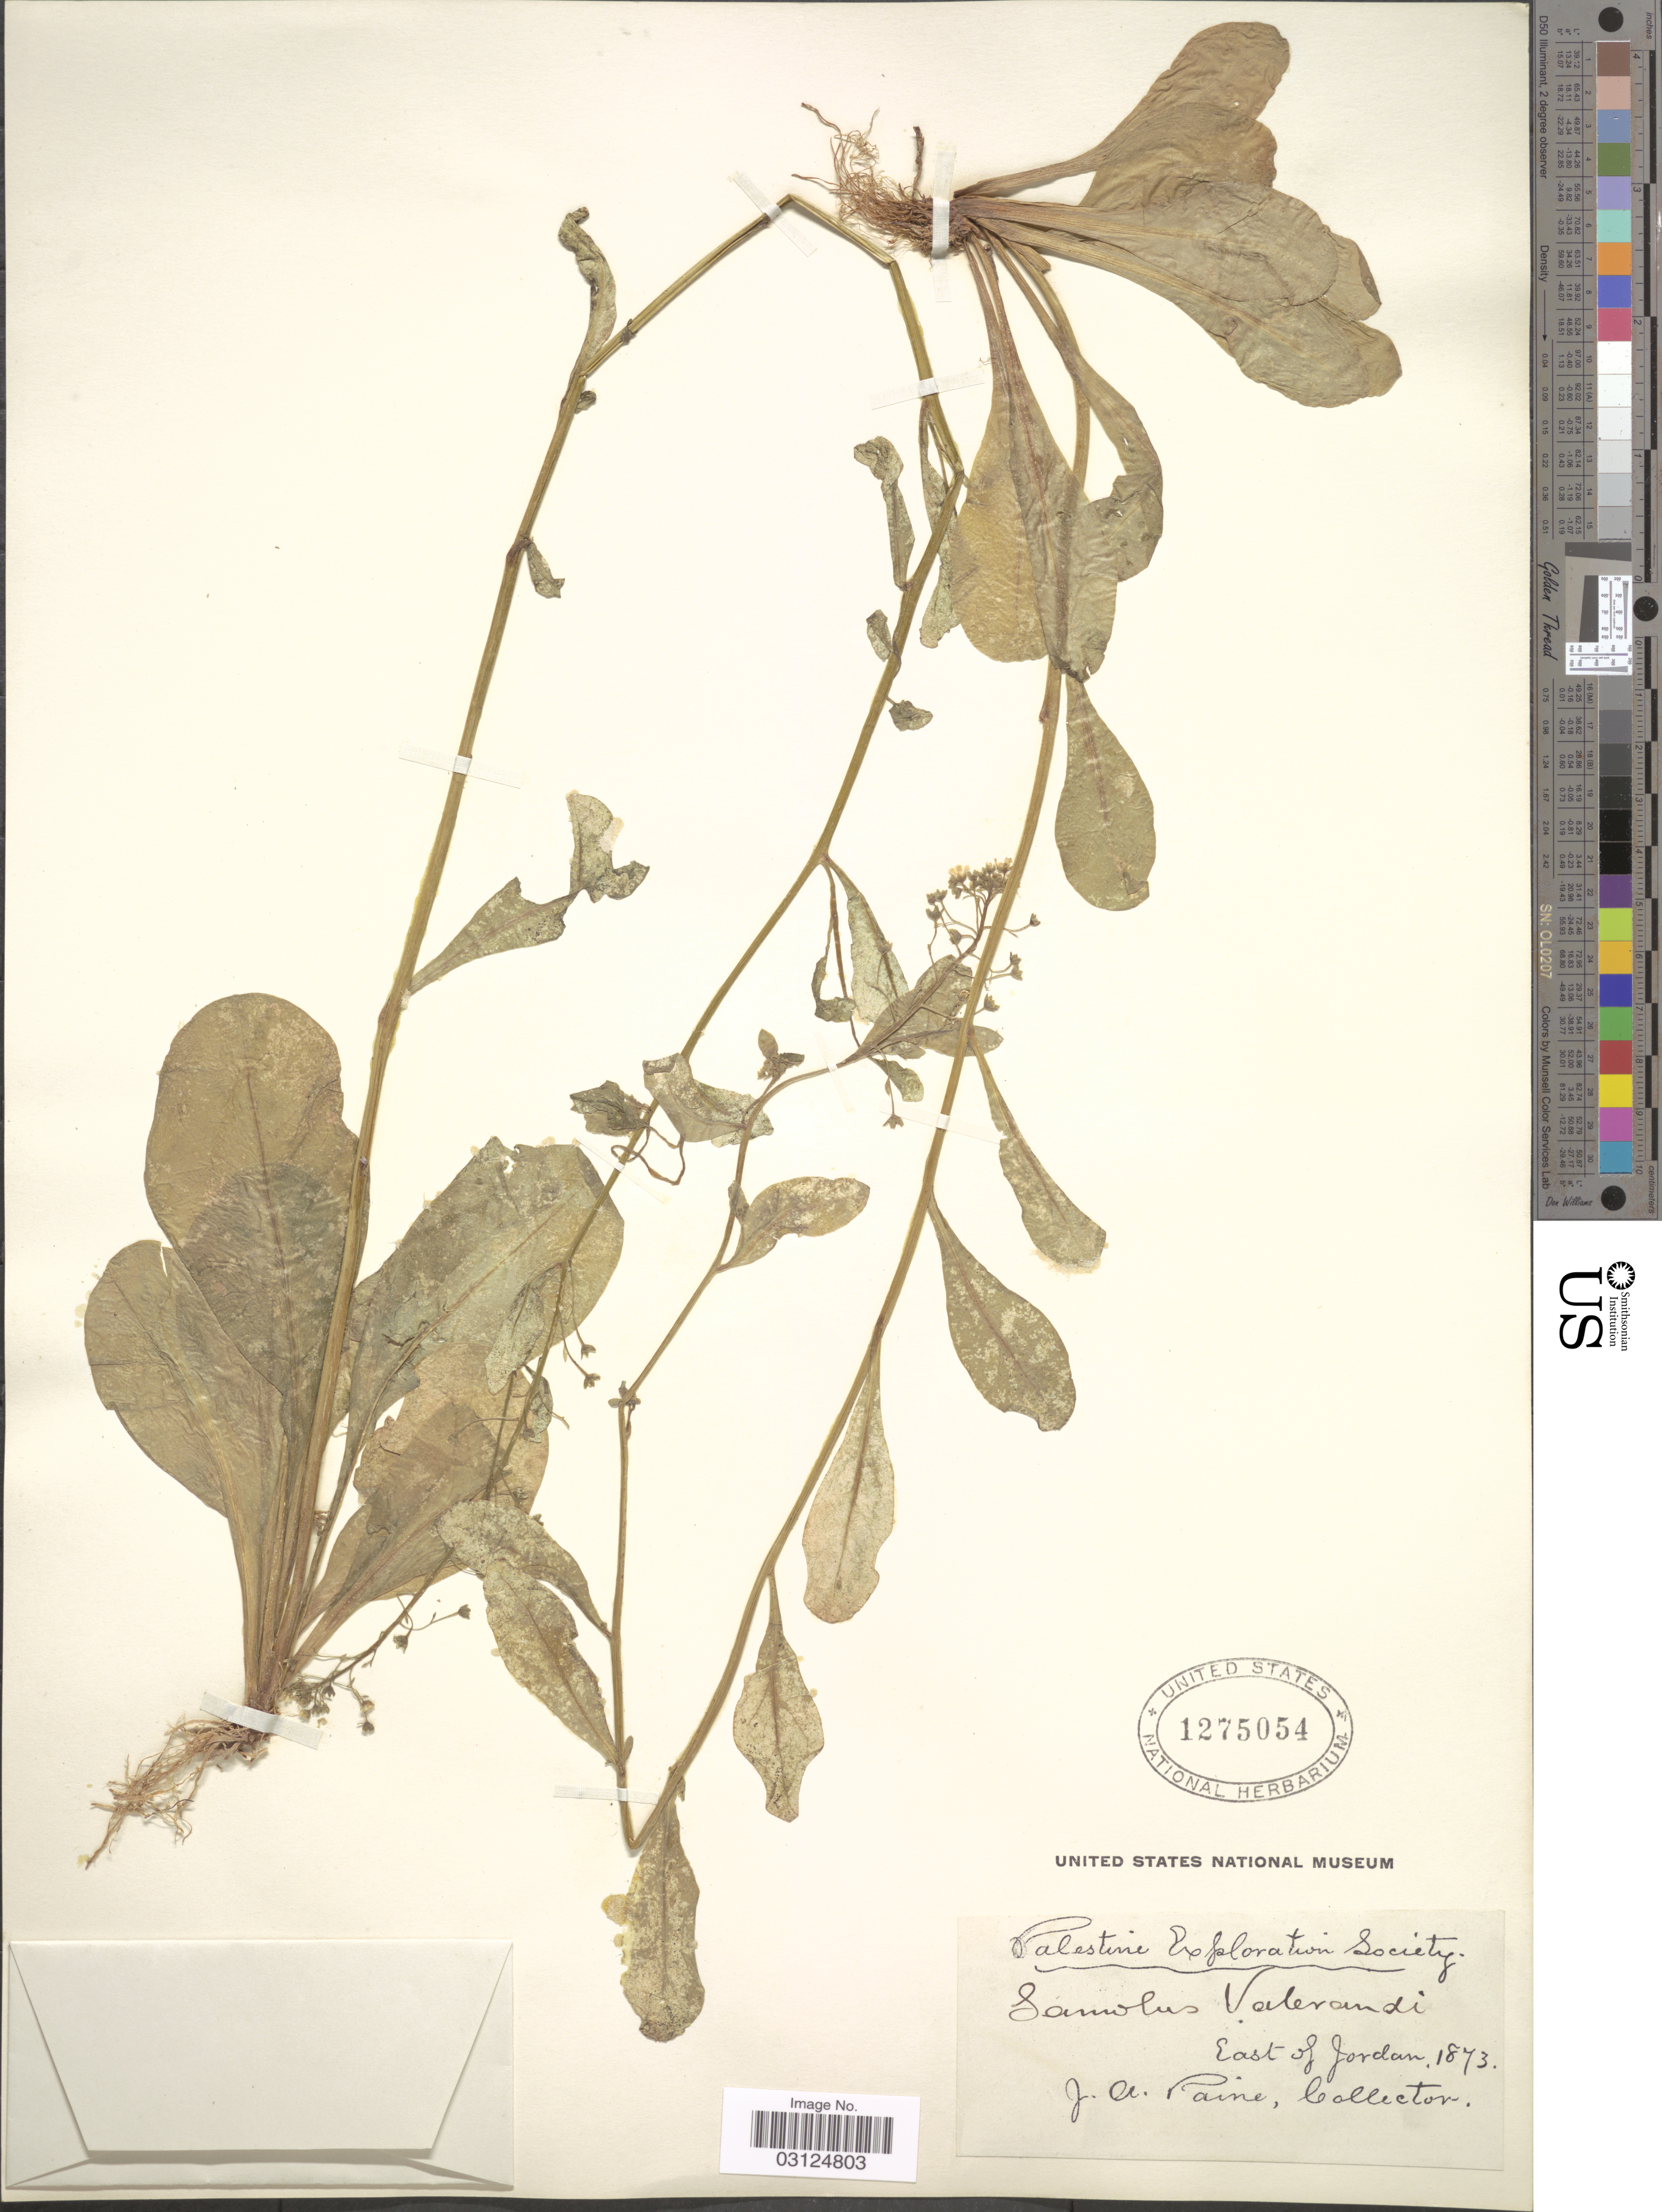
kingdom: Plantae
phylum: Tracheophyta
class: Magnoliopsida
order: Ericales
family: Primulaceae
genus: Samolus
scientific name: Samolus valerandi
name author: L.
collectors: J. A. Paine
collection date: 1873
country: Jordan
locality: Palestine. East of Jordan.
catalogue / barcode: US 1275054